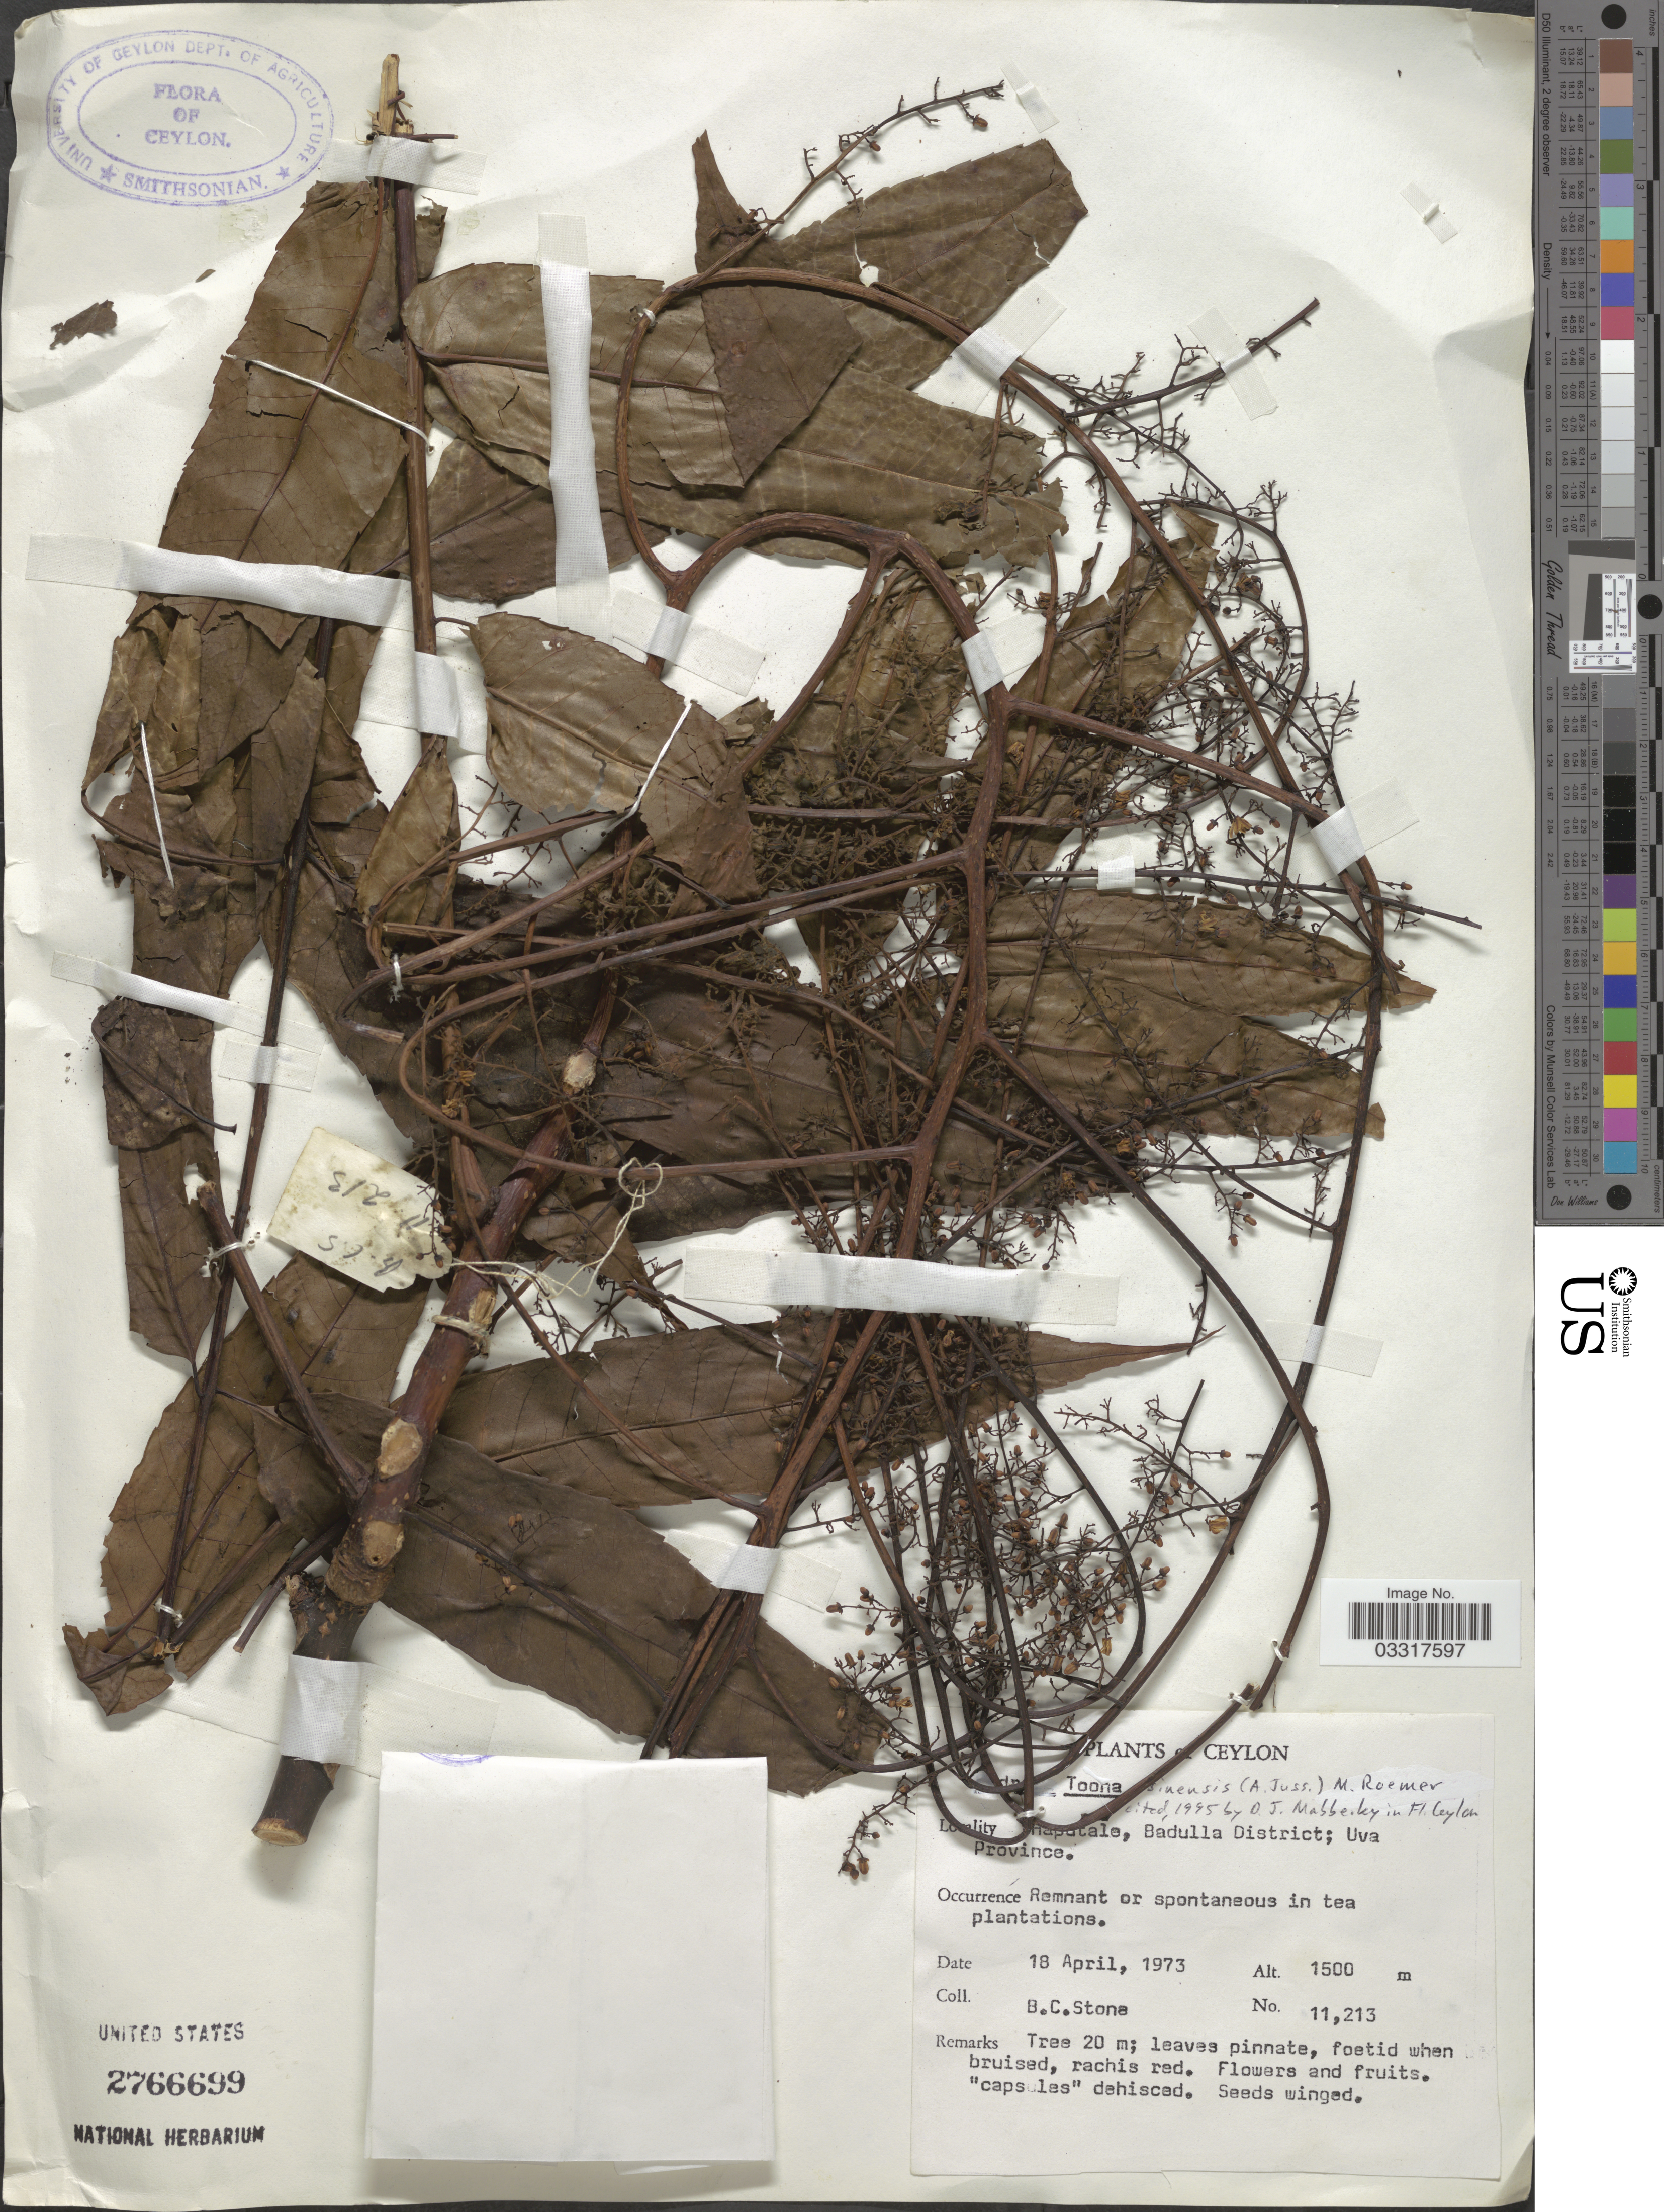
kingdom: Plantae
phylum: Tracheophyta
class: Magnoliopsida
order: Sapindales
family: Meliaceae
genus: Toona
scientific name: Toona sinensis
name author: (A. Juss.) M. Roem.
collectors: B. C. Stone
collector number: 11213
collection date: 1973-04-18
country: Sri Lanka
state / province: Uva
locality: Ceylon, Haputale, Badulla District.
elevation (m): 1500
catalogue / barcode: US 2766699